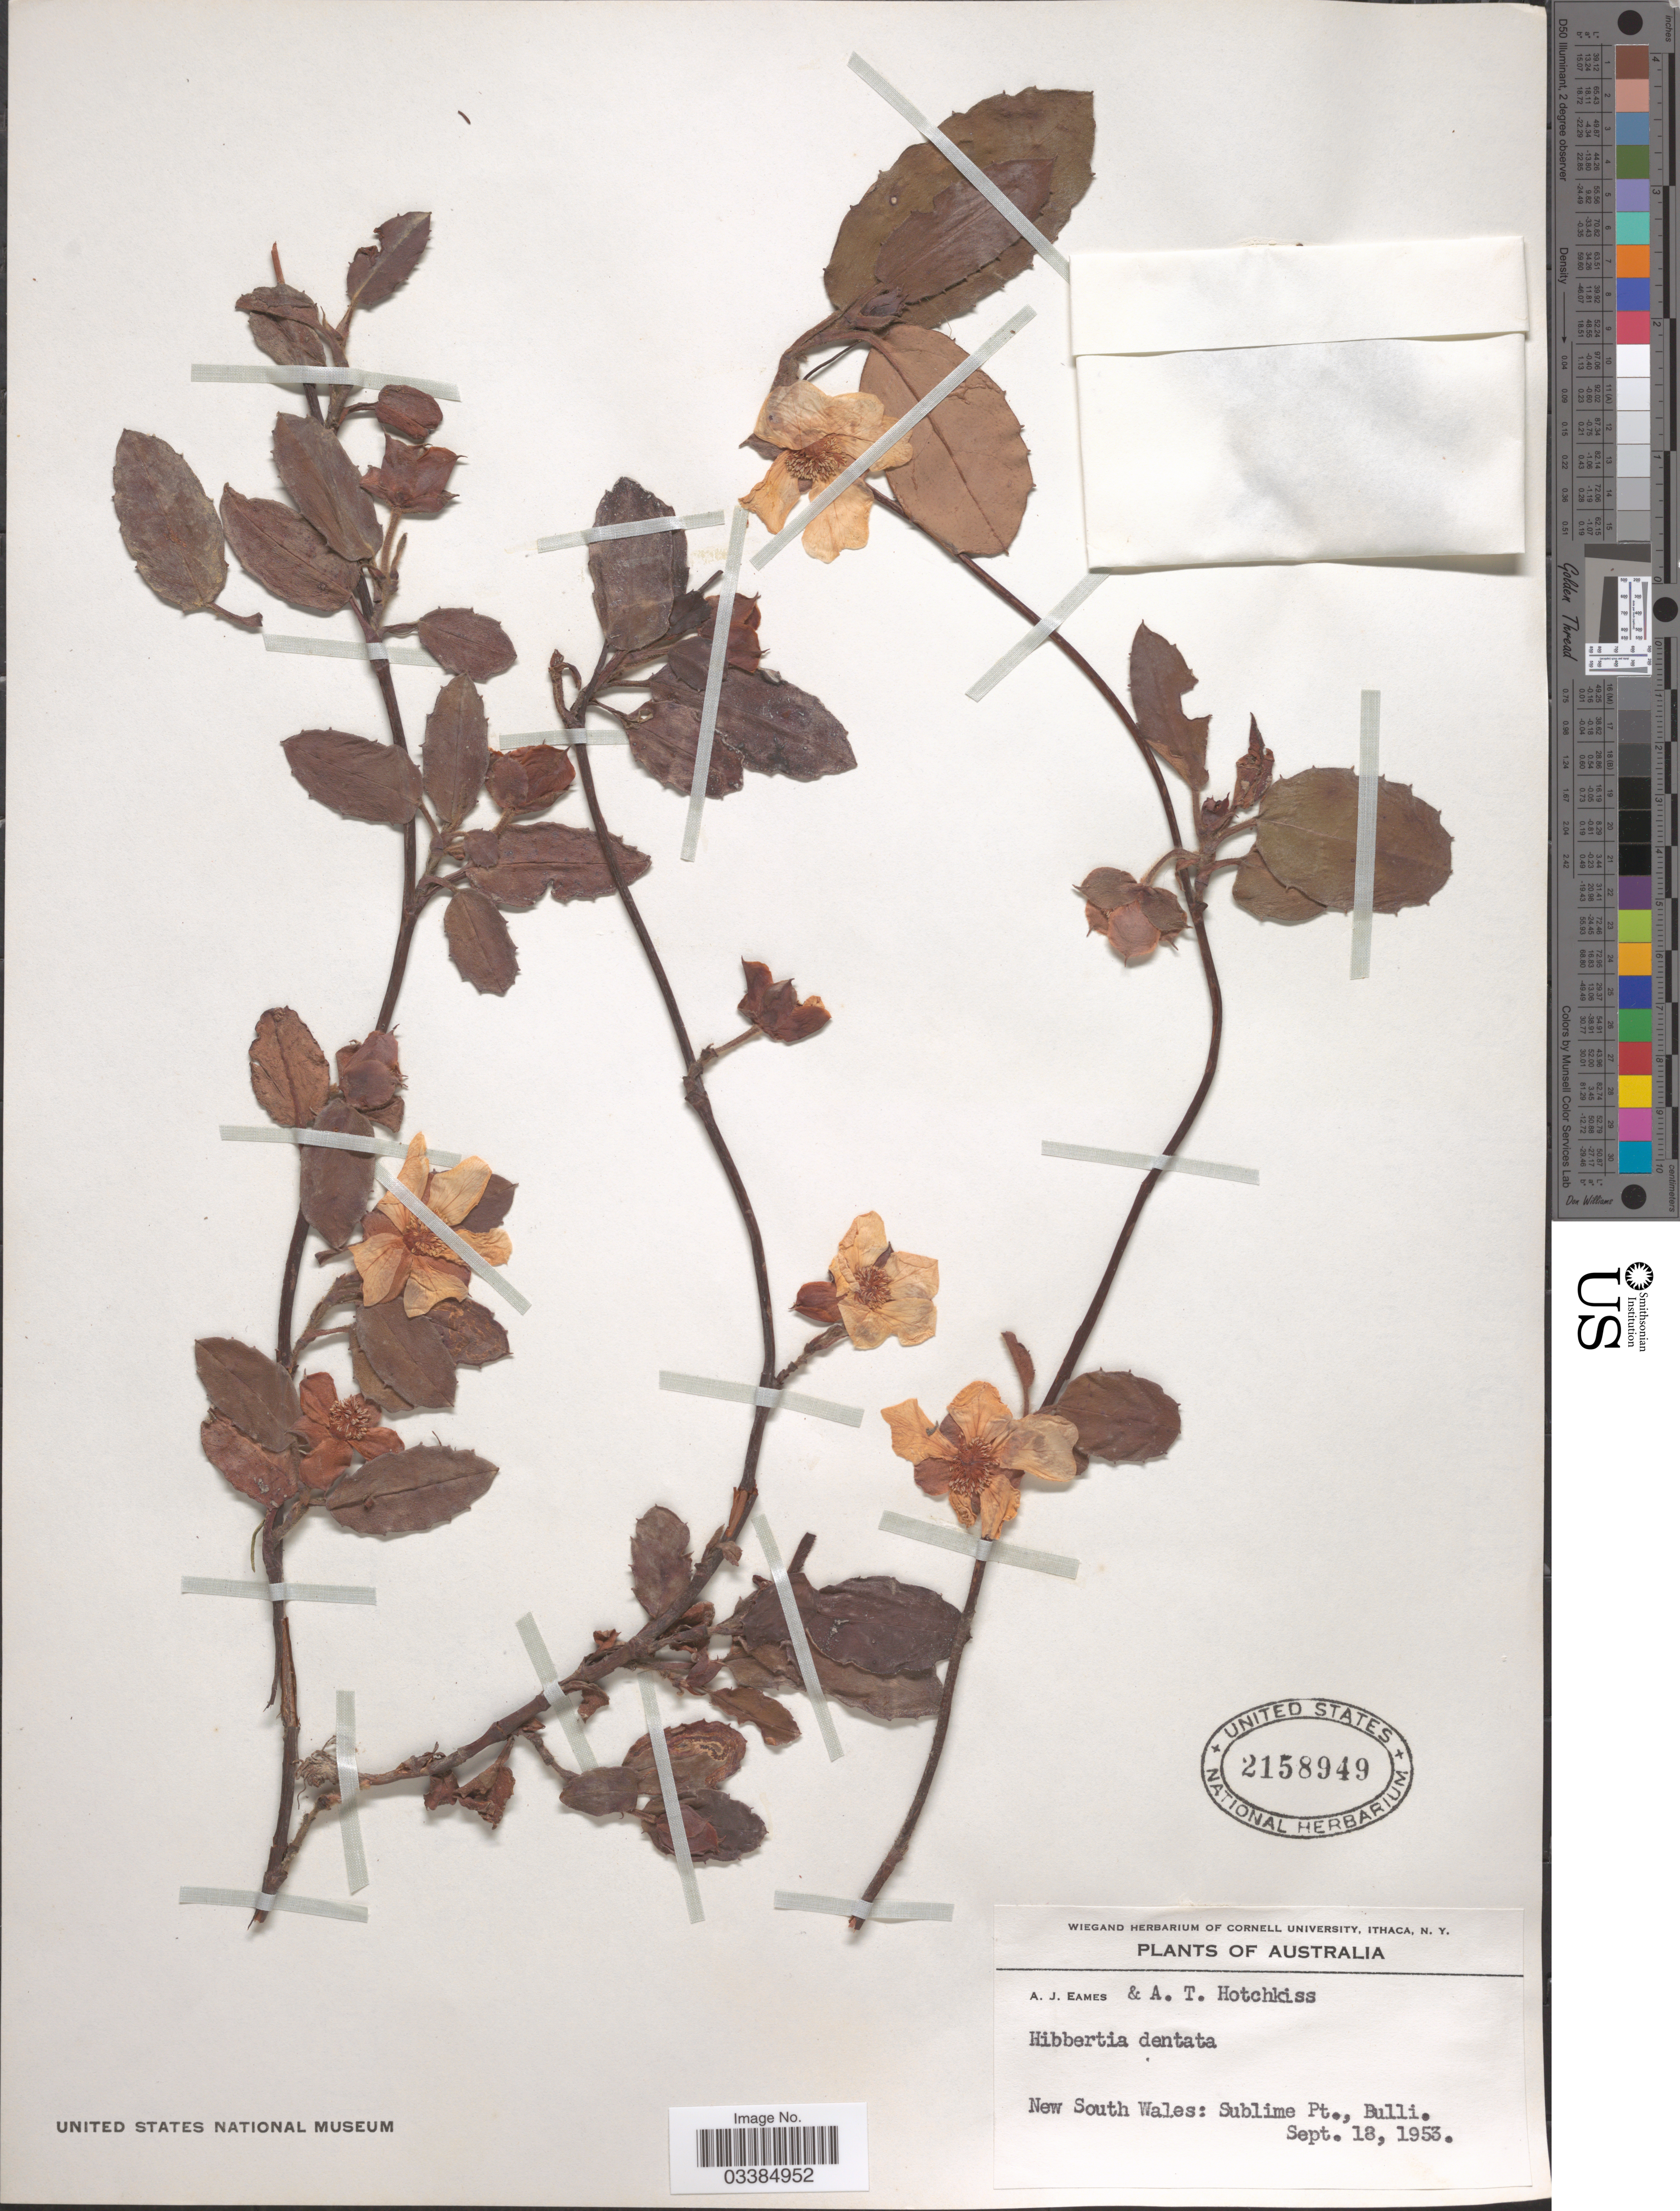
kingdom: Plantae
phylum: Tracheophyta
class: Magnoliopsida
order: Dilleniales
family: Dilleniaceae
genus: Hibbertia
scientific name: Hibbertia dentata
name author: R. Br. ex DC.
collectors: A. J. Eames & A. Hotchkiss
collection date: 1953-09-18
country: Australia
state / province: New South Wales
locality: Sublime Pt., Bulli.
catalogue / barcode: US 2158949